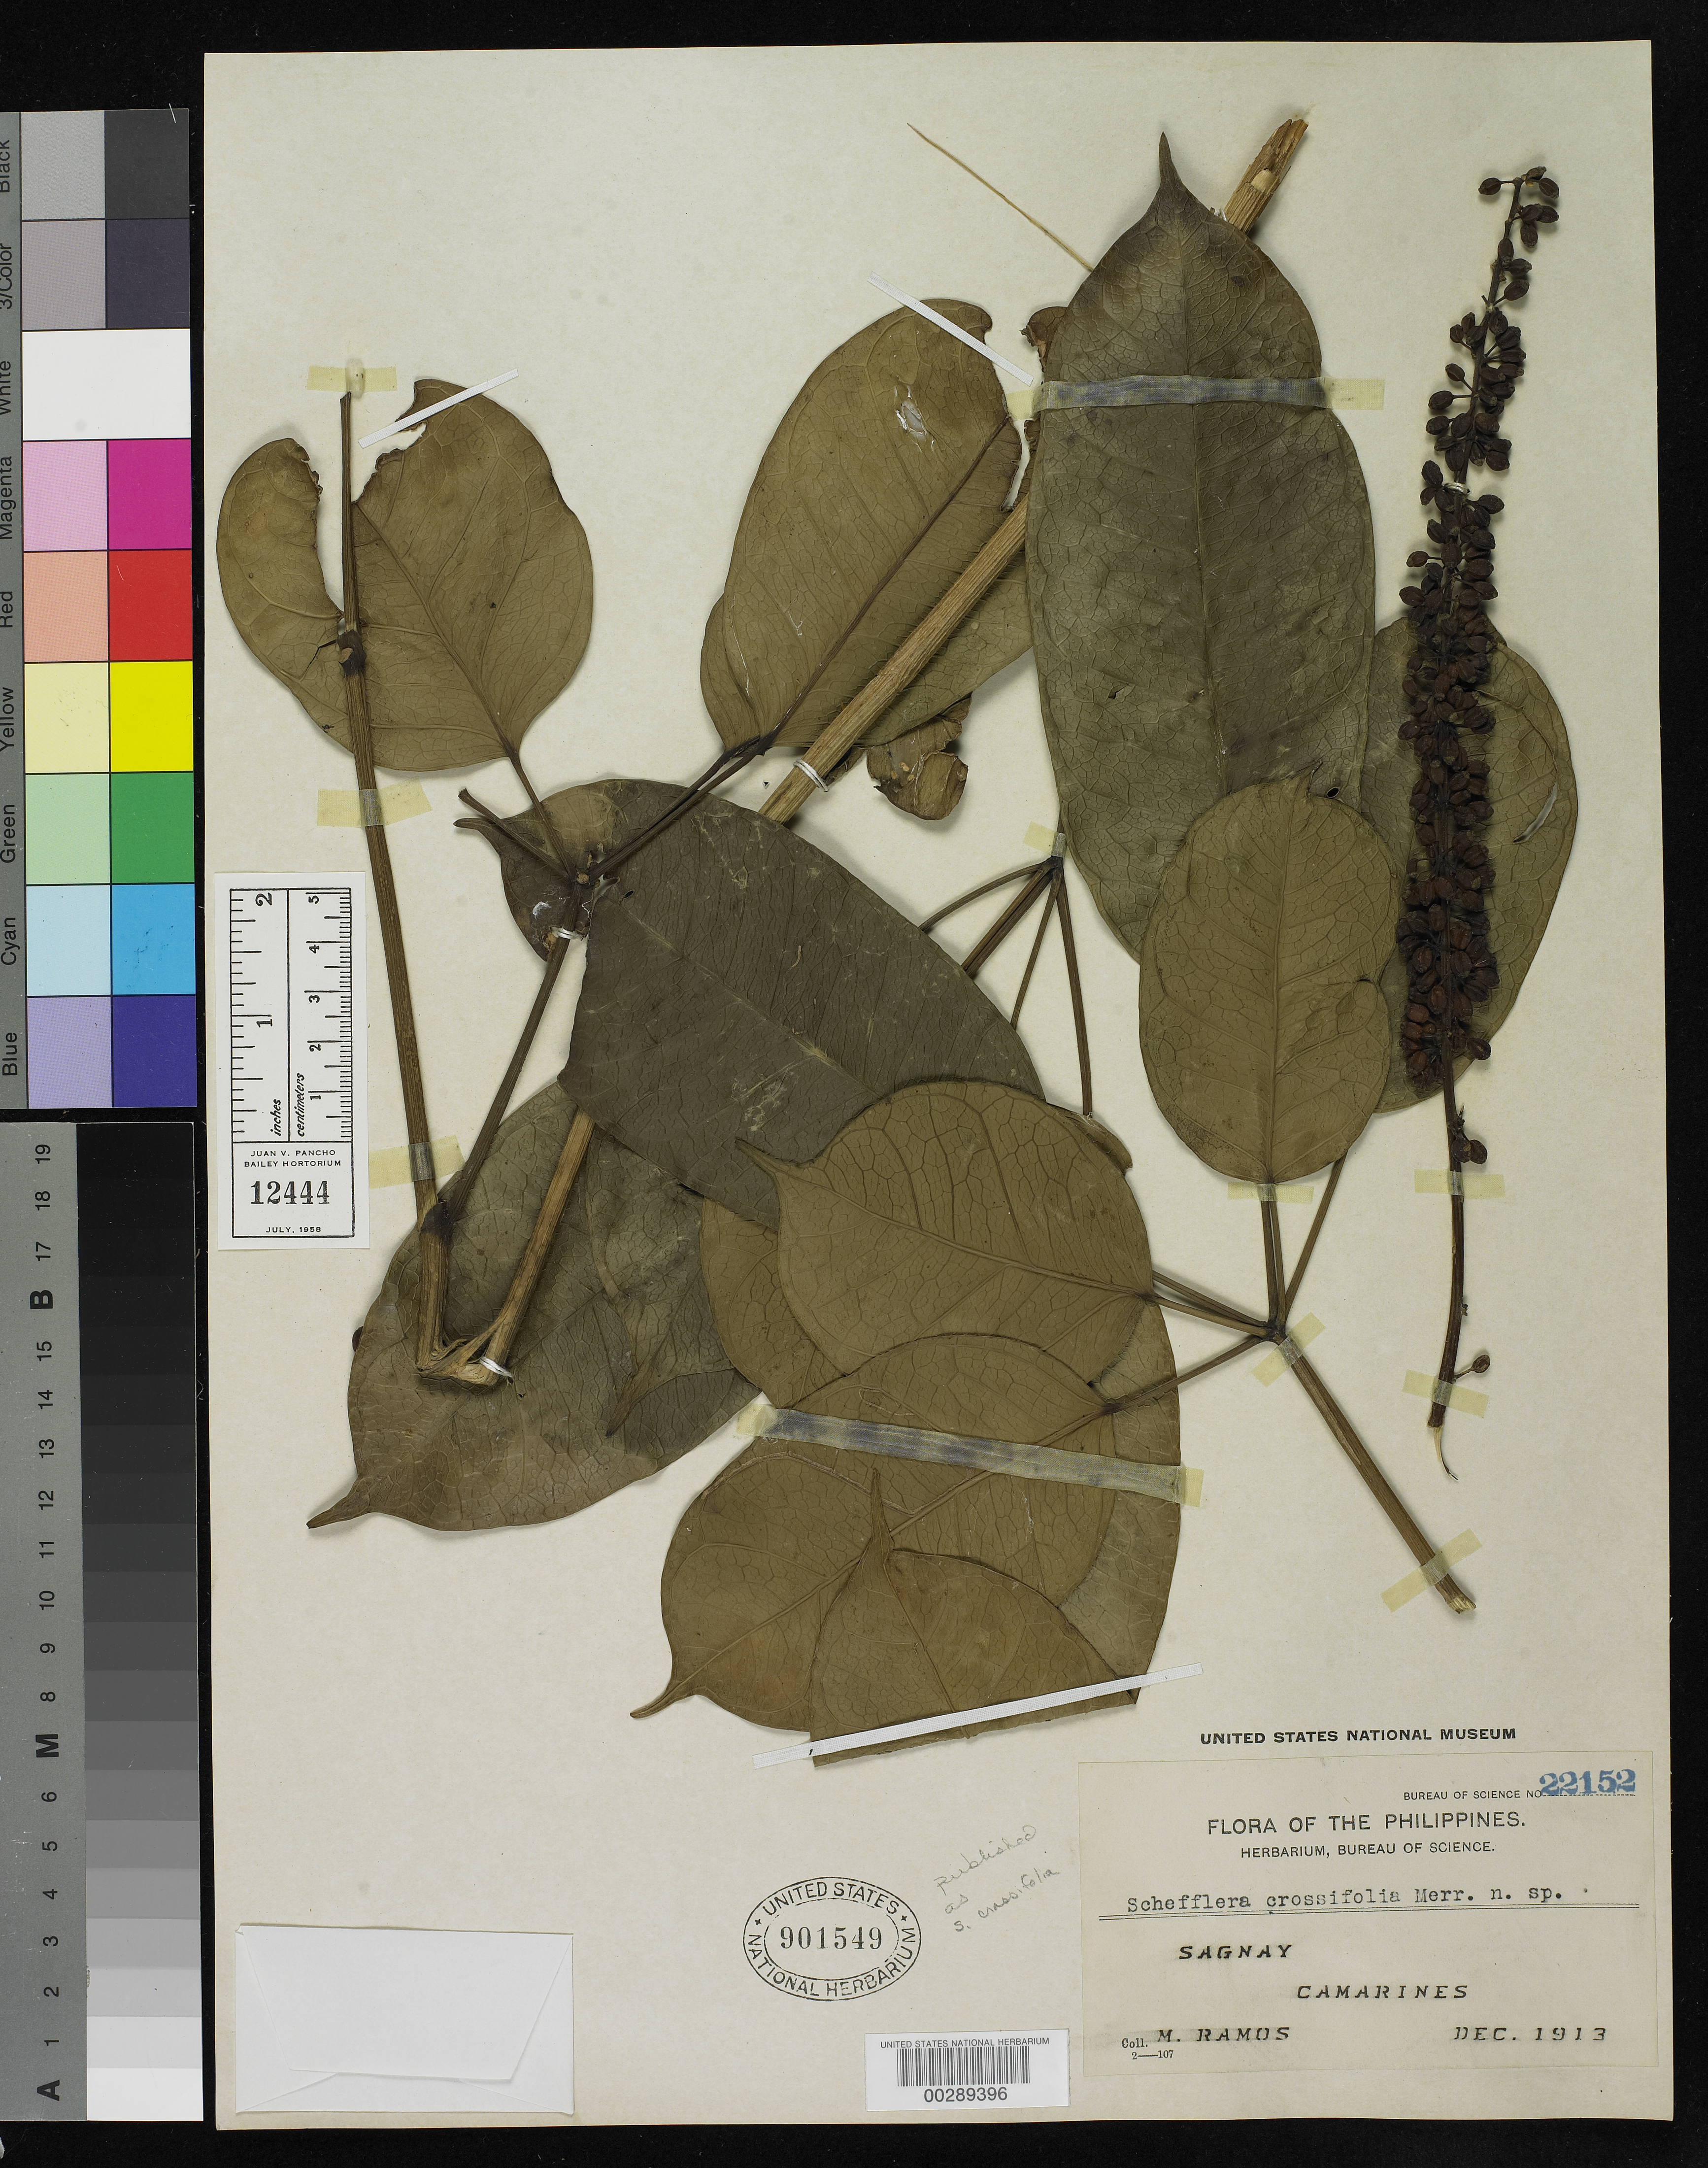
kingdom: Plantae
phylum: Tracheophyta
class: Magnoliopsida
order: Apiales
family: Araliaceae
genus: Schefflera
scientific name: Schefflera crassifolia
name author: Merr.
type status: Isotype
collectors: M. Ramos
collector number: Bur. Sci. 22152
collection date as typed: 15 Dec 1913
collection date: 1913-12-15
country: Philippines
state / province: Bicol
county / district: Camarines Norte / Camarines Sur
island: Luzon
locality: Camarines Sagnay.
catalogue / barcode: US 901549